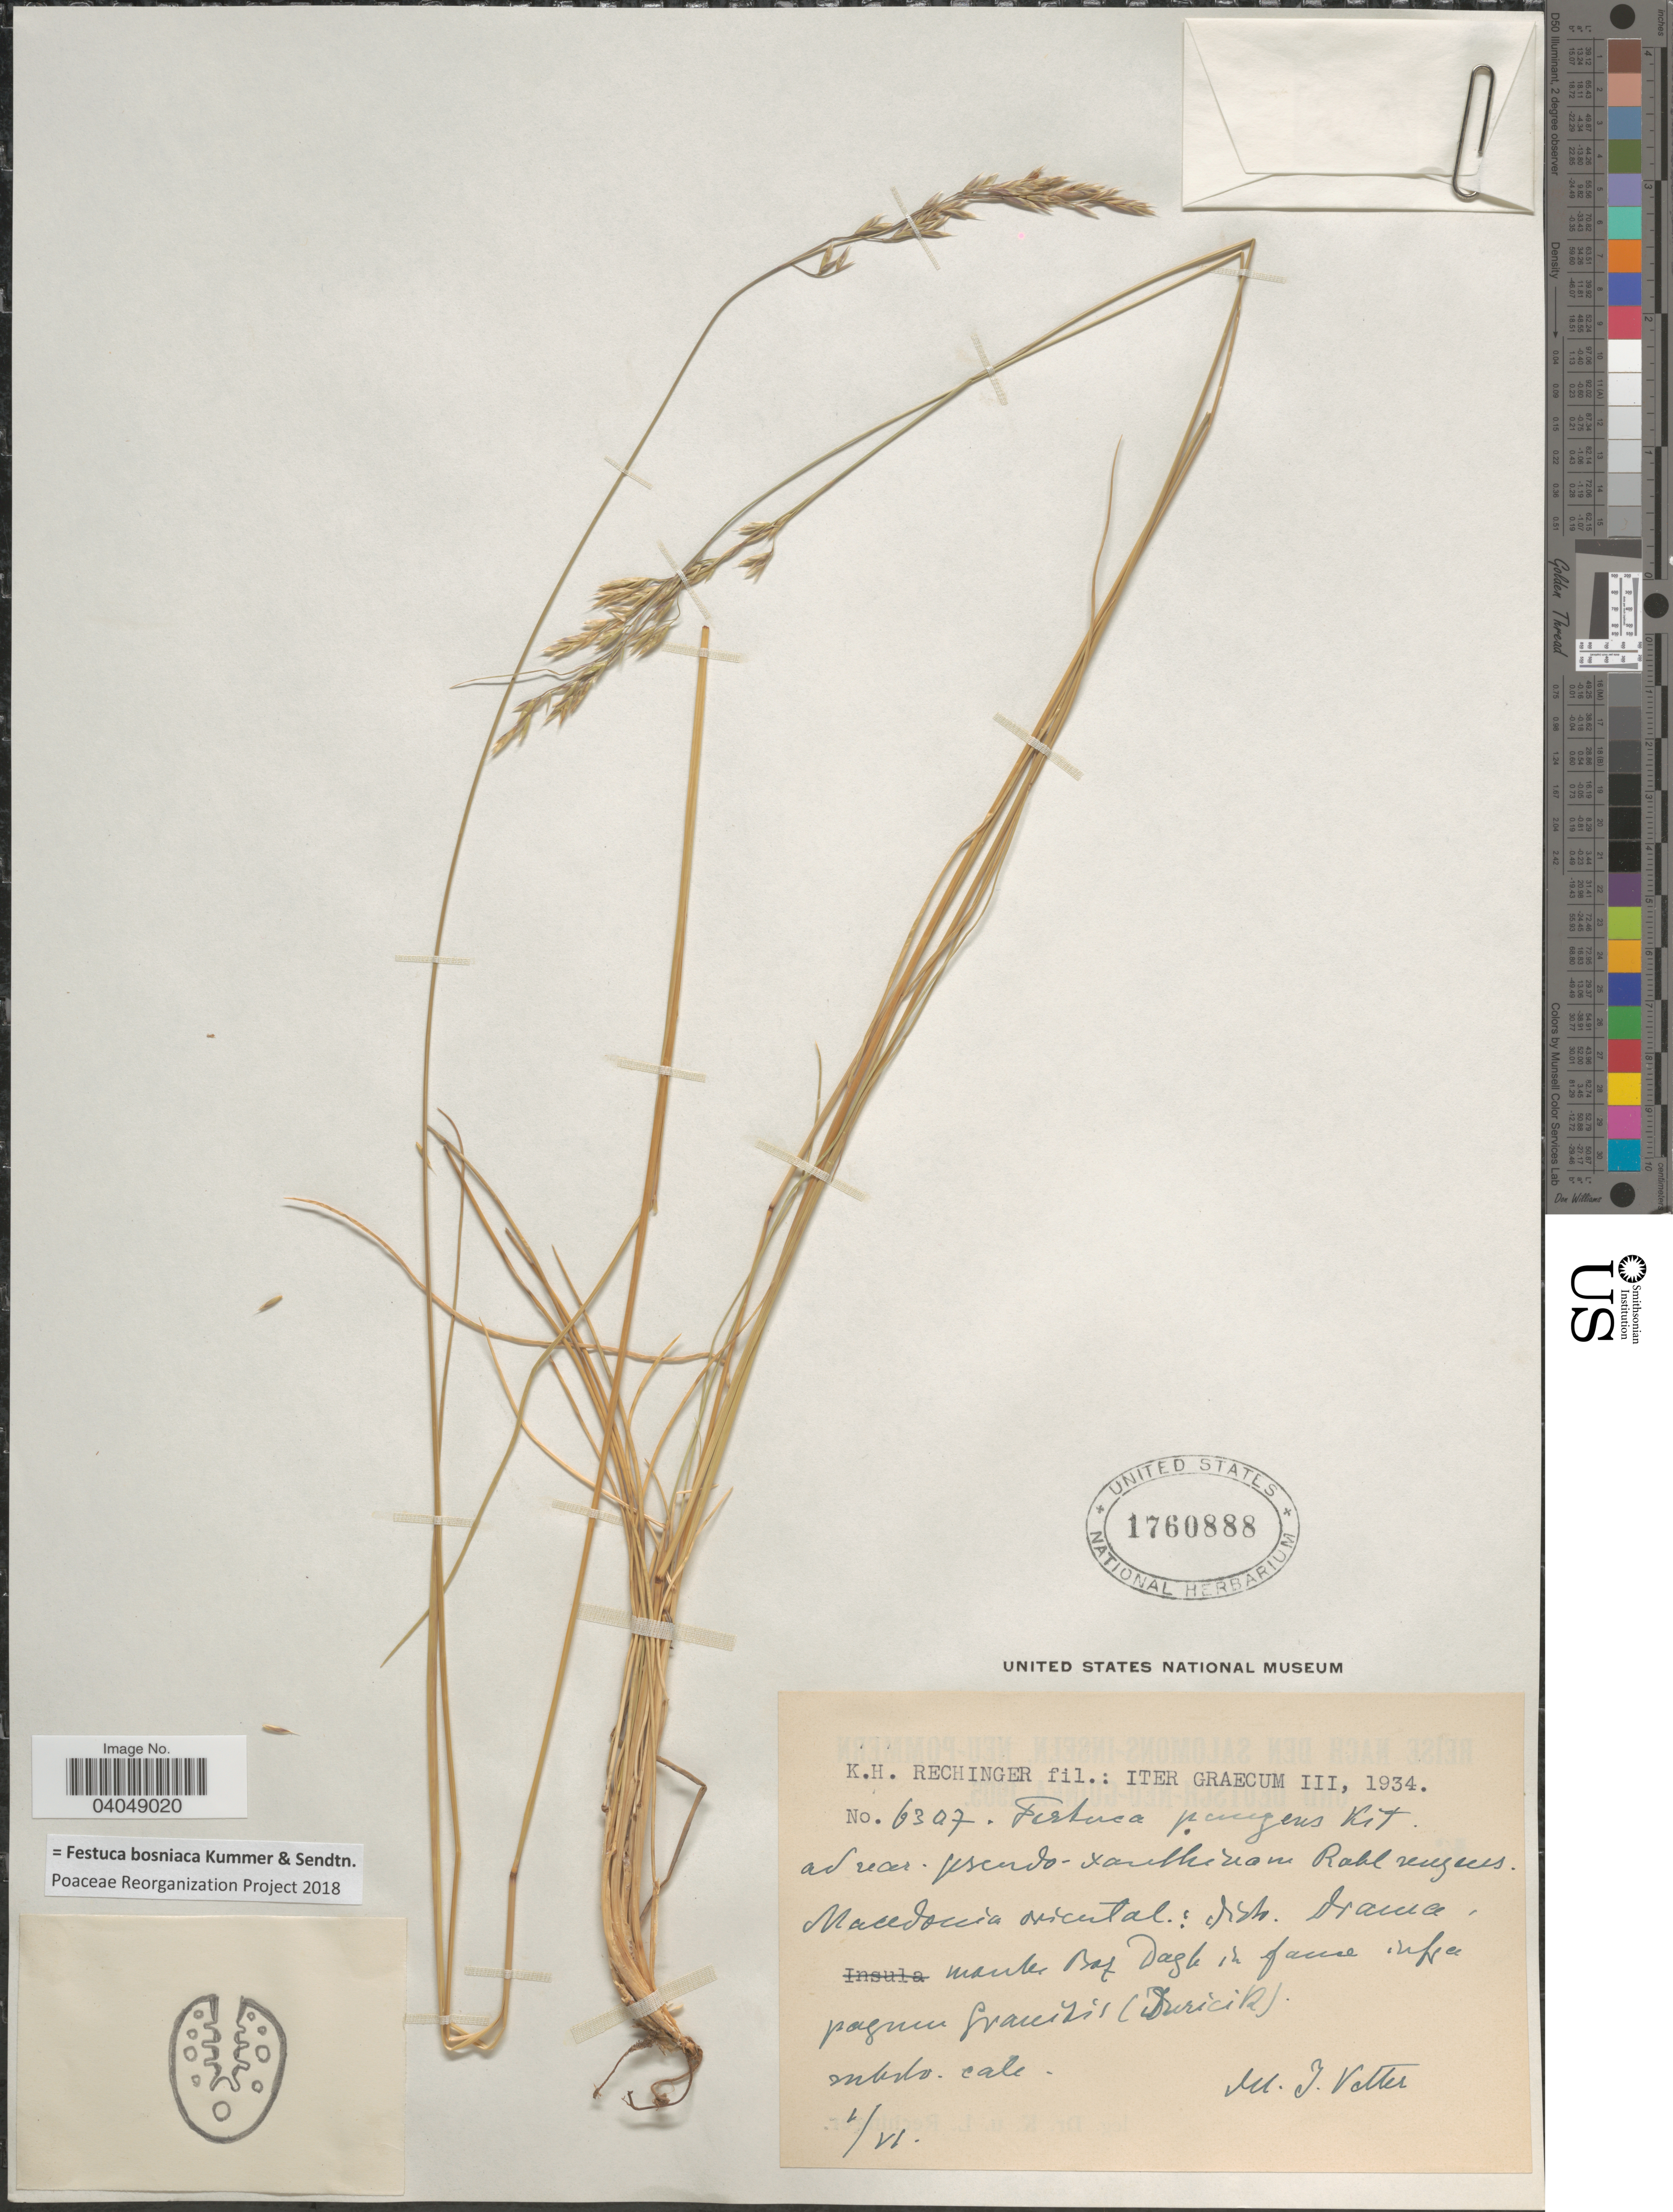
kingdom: Plantae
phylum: Tracheophyta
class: Liliopsida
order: Poales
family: Poaceae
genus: Festuca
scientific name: Festuca bosniaca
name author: Kummer & Sendtn.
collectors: K. H. Rechinger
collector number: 6307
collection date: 1934-06-01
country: Greece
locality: Iter Graecum. Macedonia oriental.: distr. Drama, monte Boz Dagh in fause infra pagum granitis(Duricik).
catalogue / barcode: US 1760888